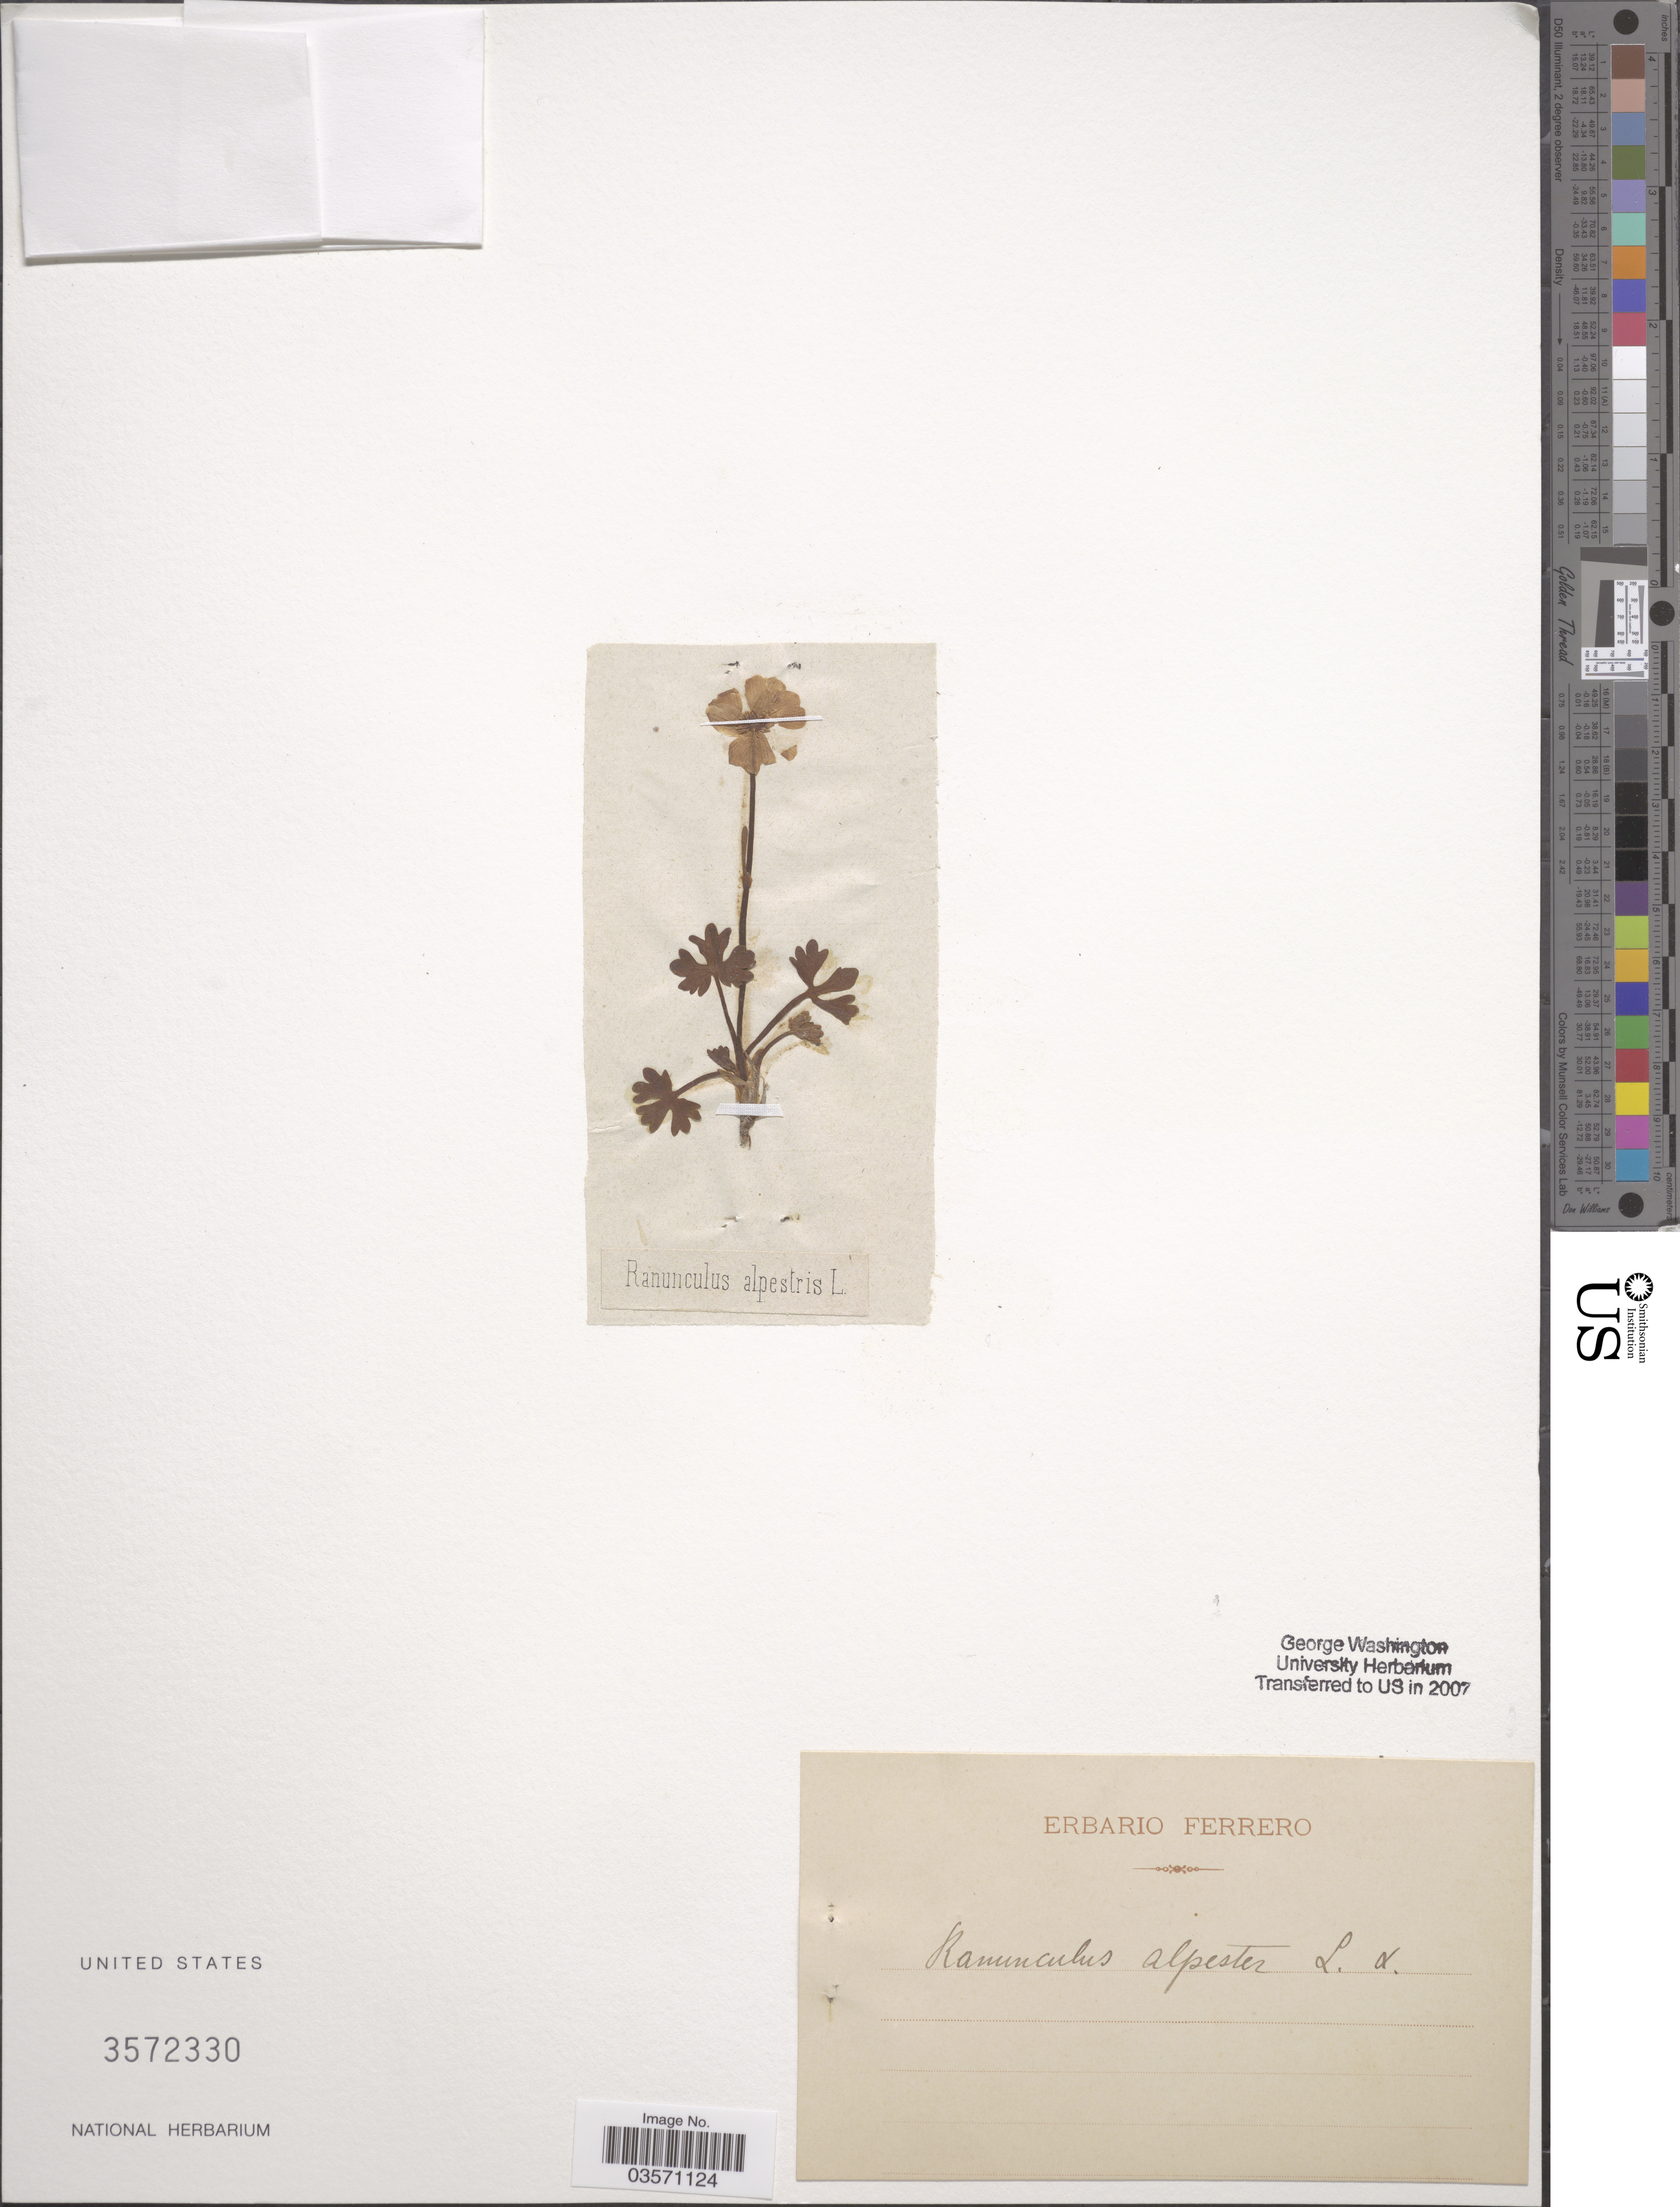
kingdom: Plantae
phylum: Tracheophyta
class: Magnoliopsida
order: Ranunculales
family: Ranunculaceae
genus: Ranunculus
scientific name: Ranunculus alpestris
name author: L.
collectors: F. Ferrero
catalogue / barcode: US 3572330